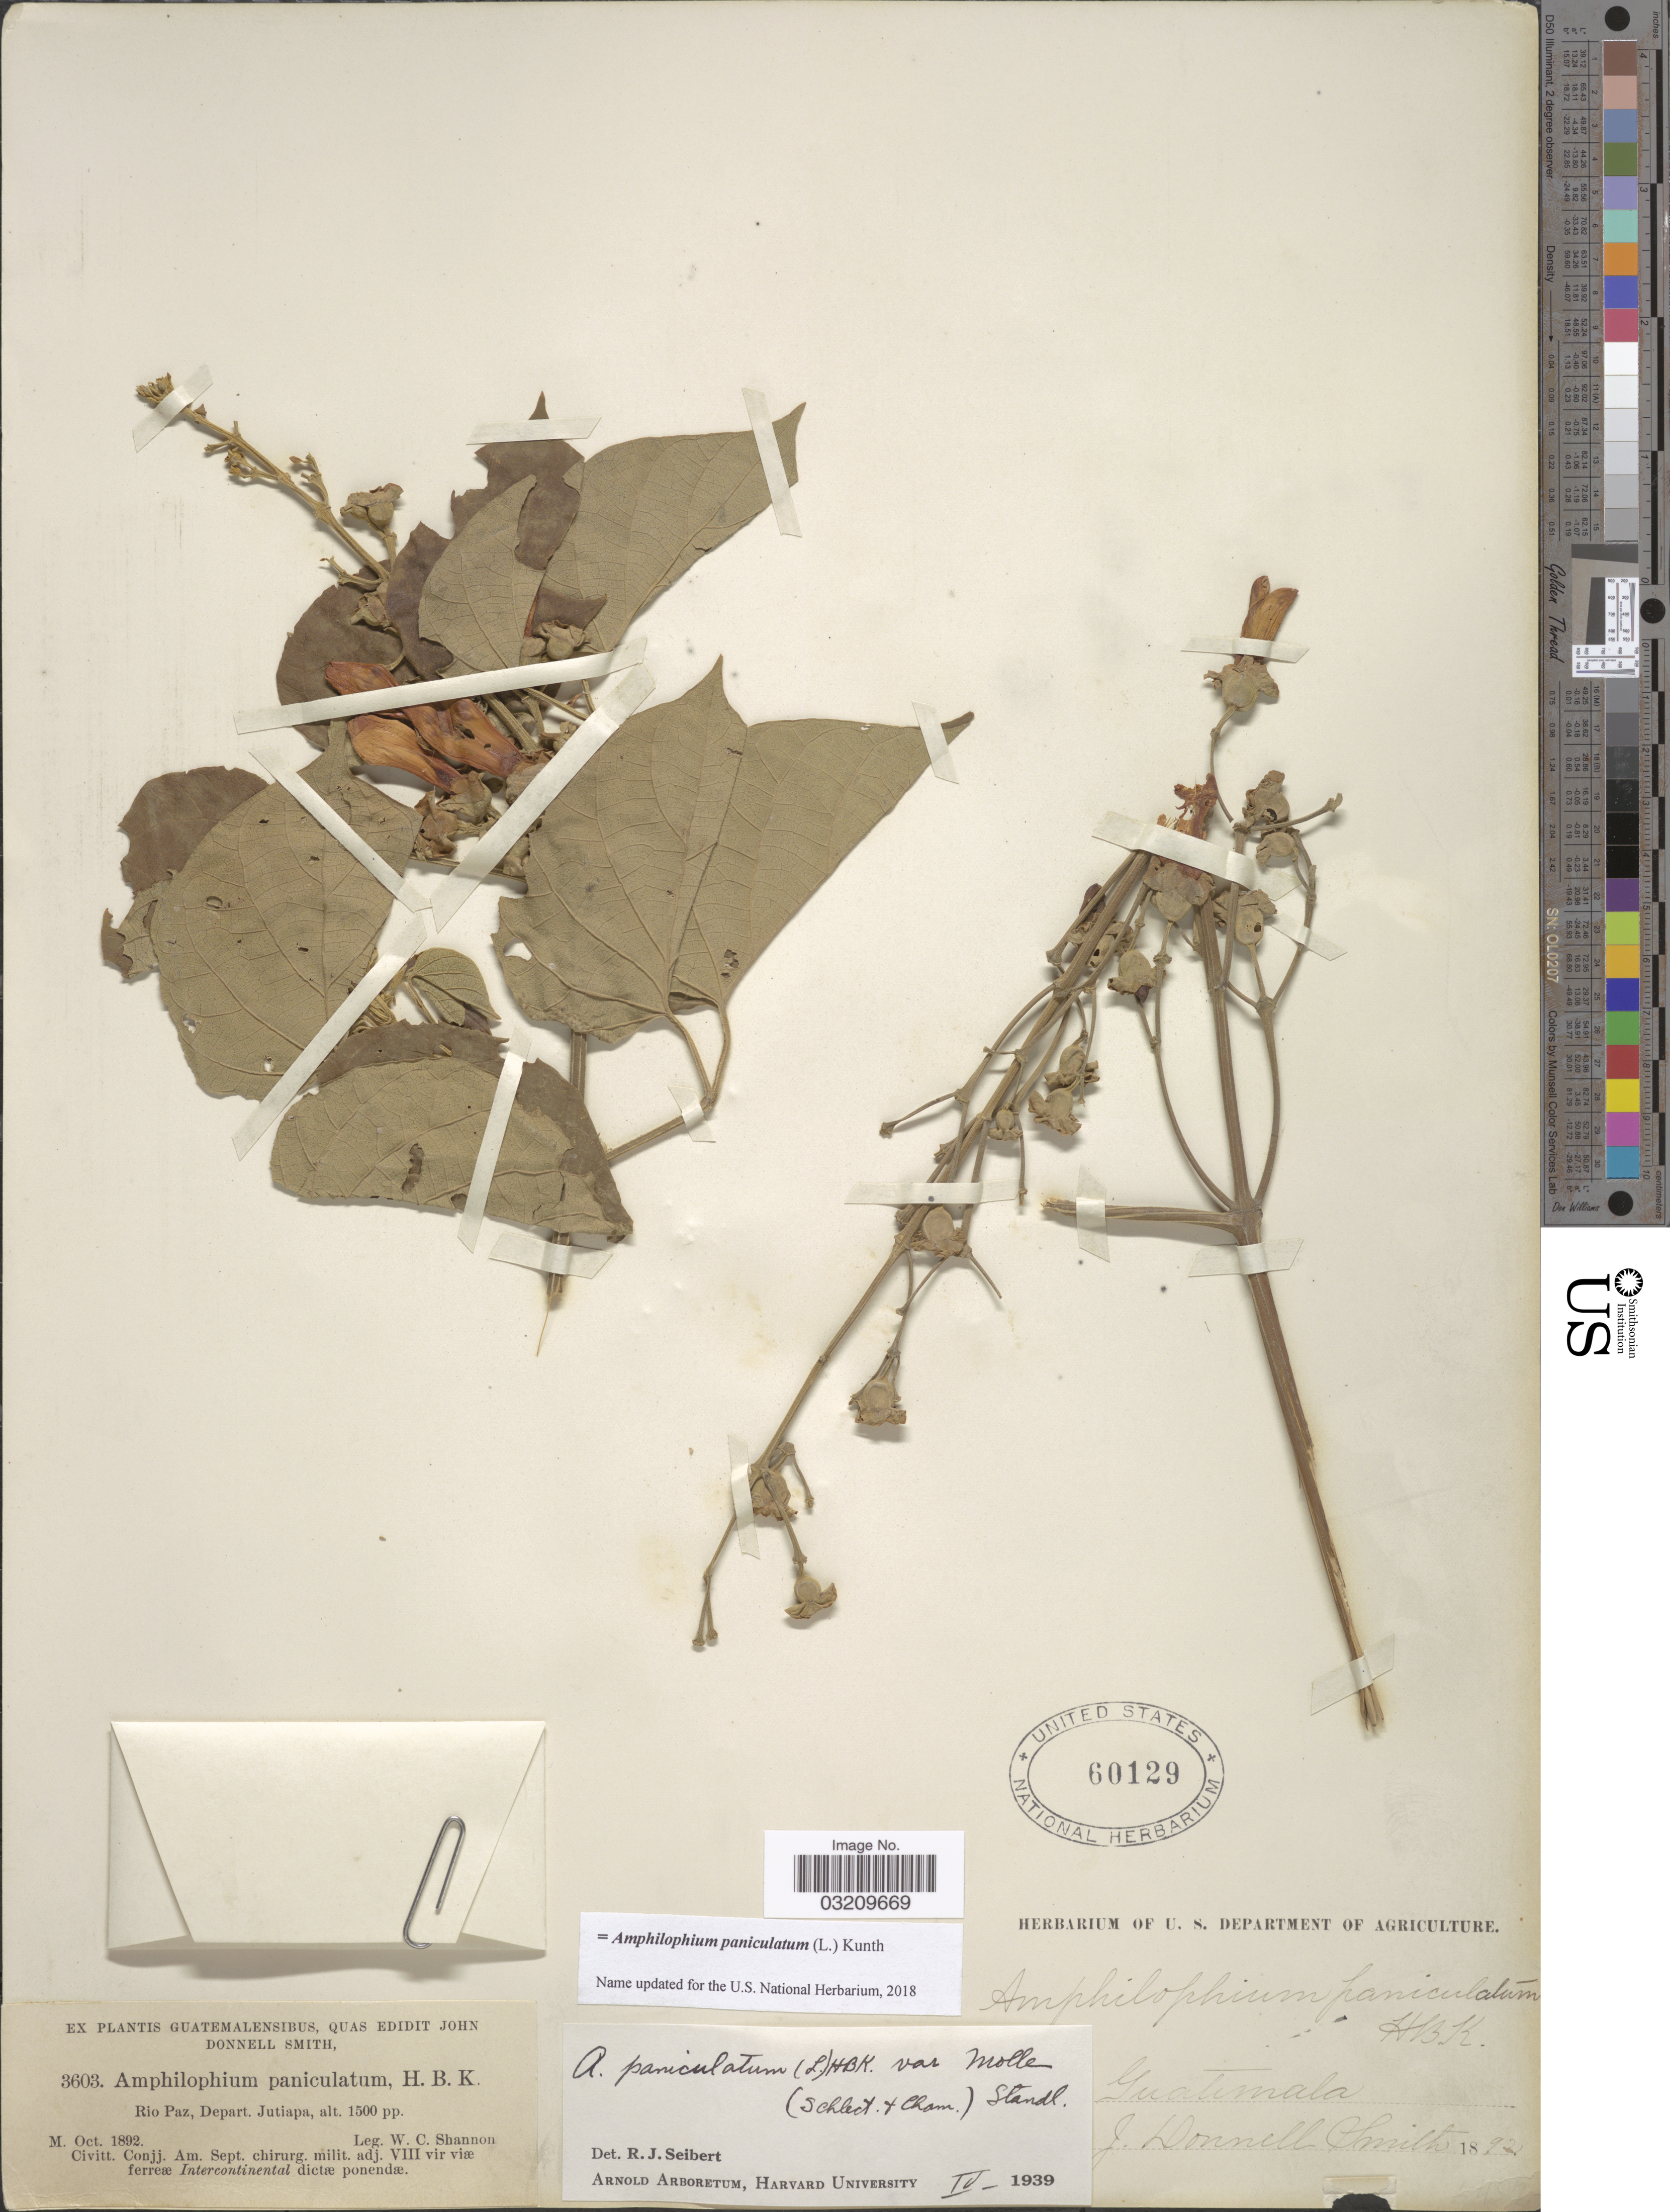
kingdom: Plantae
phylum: Tracheophyta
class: Magnoliopsida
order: Lamiales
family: Bignoniaceae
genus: Amphilophium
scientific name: Amphilophium paniculatum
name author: (L.) Kunth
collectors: W. C. Shannon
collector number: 3603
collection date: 1892-10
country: Guatemala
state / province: Jutiapa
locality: Rio Paz, Depart. Jutiapa.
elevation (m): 457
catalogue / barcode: US 60129